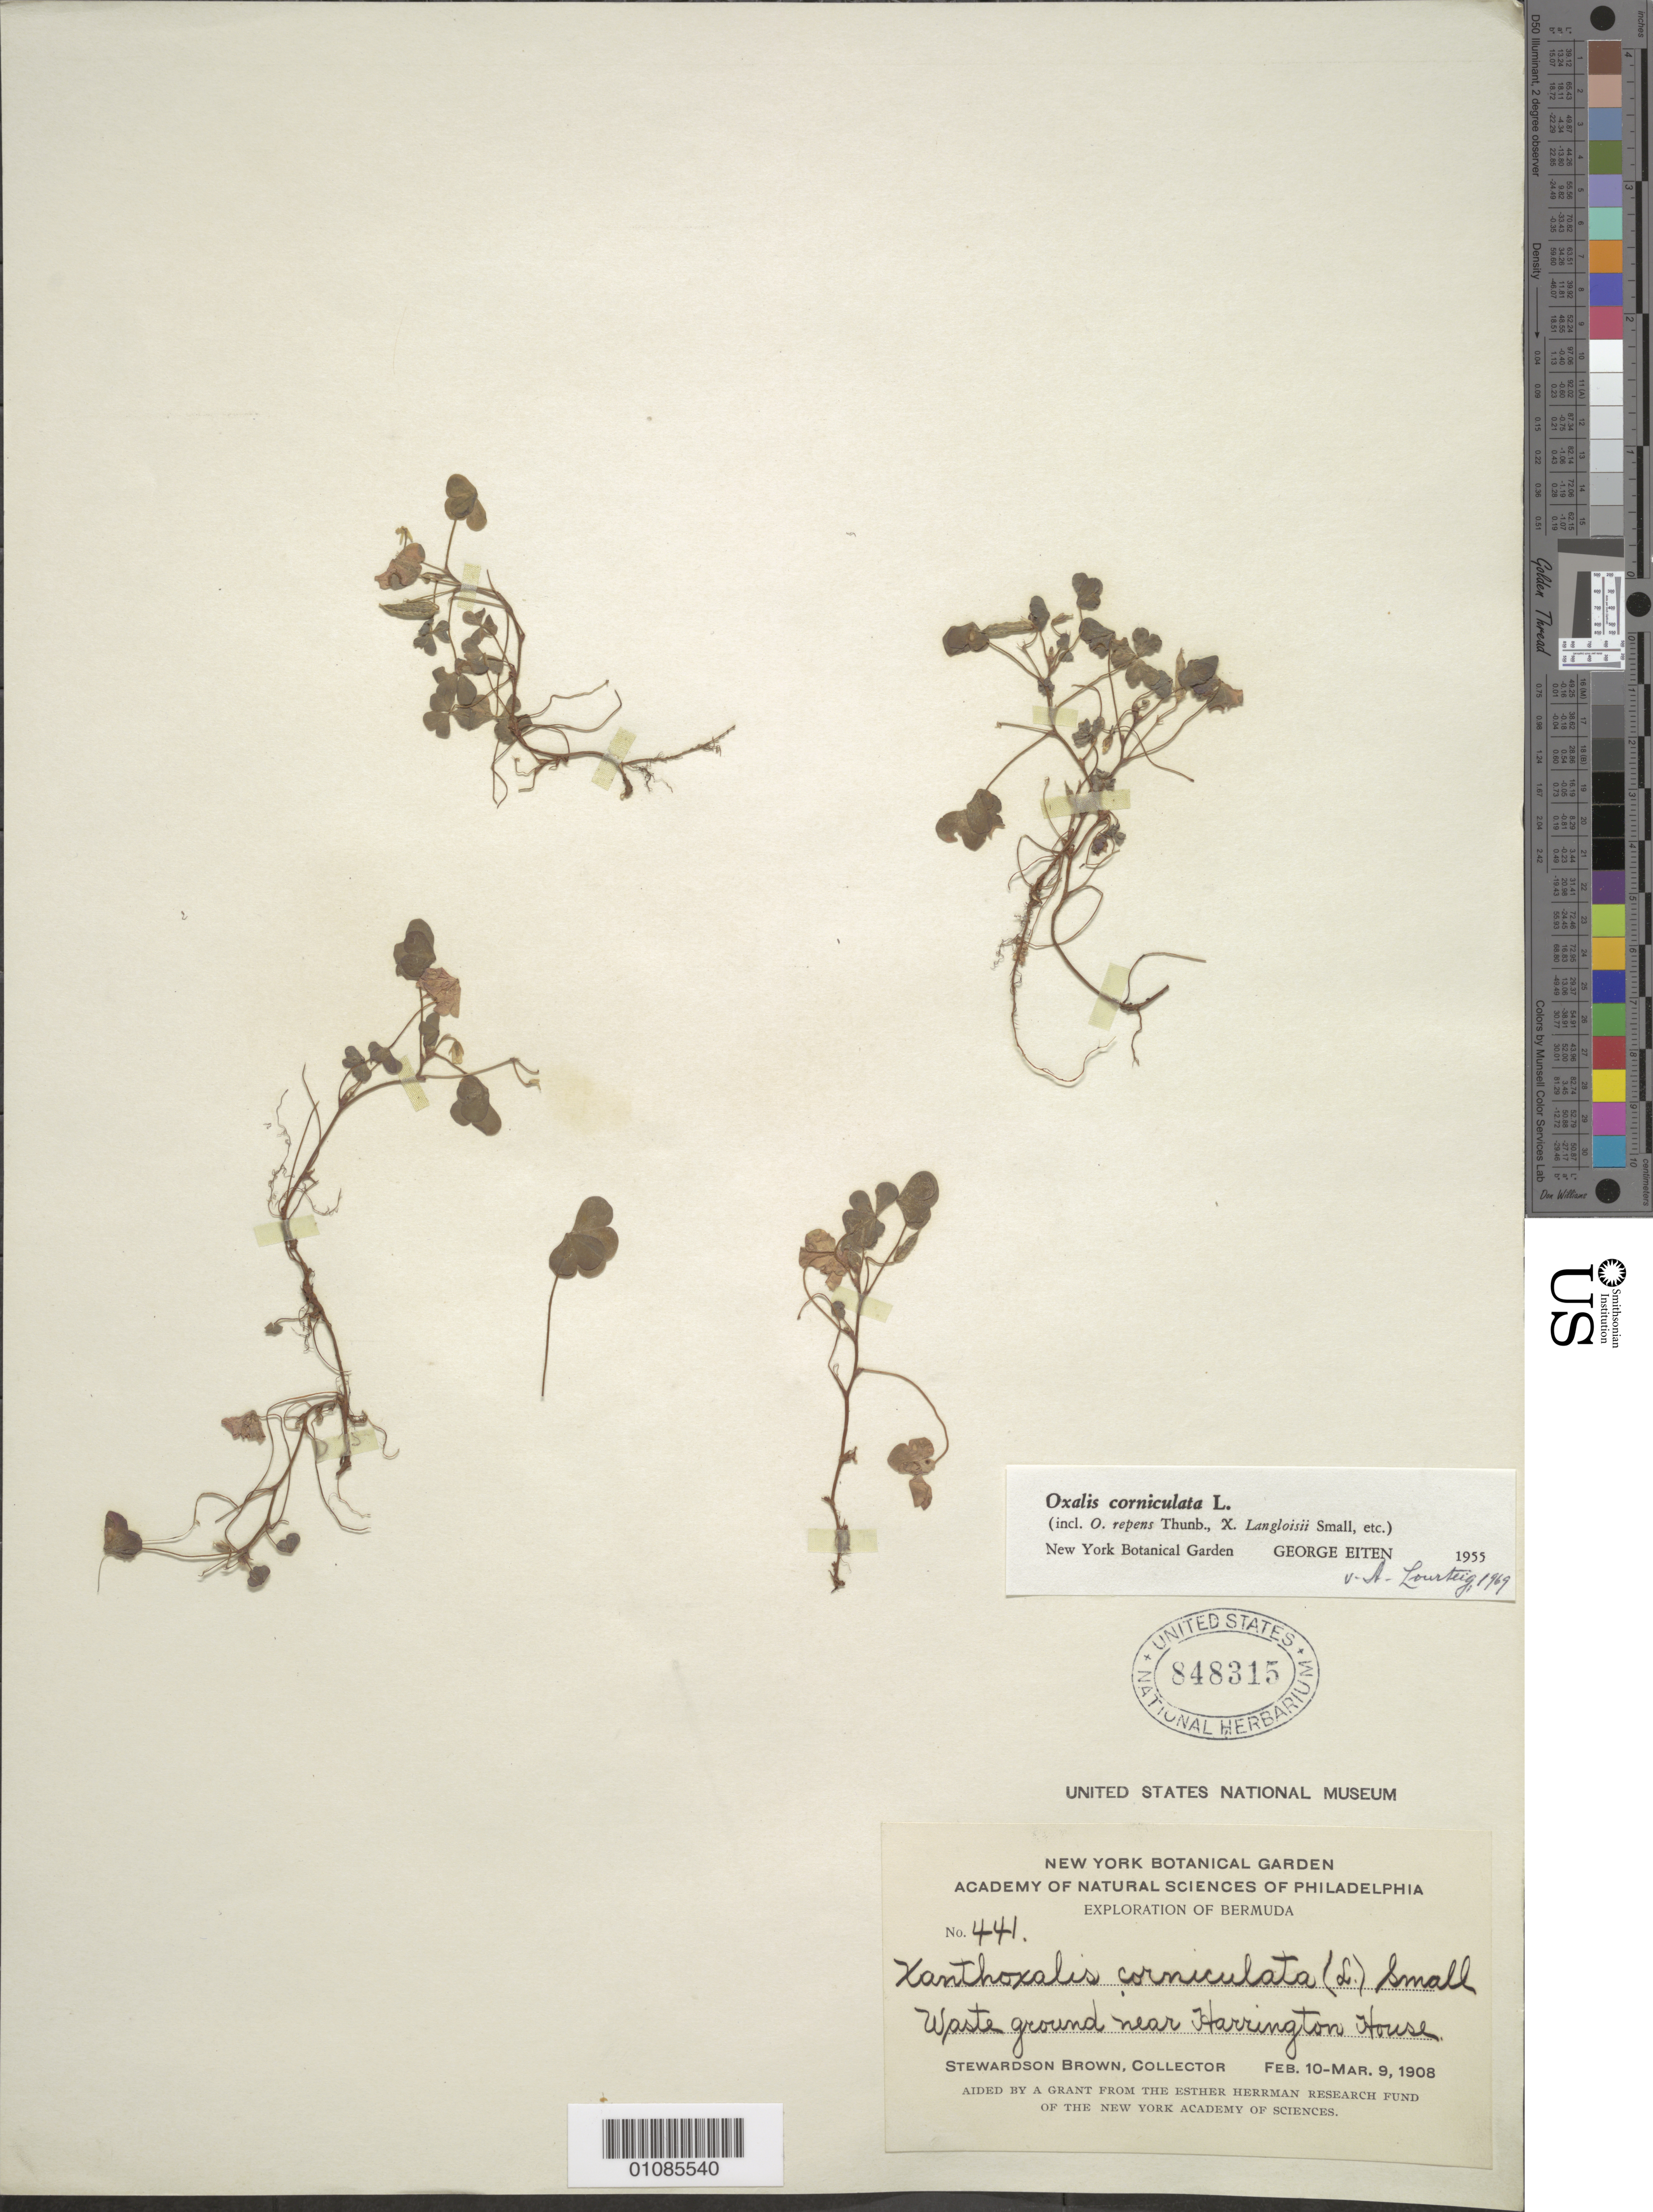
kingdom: Plantae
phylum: Tracheophyta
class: Magnoliopsida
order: Oxalidales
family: Oxalidaceae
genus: Oxalis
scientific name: Oxalis corniculata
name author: L.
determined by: Lourteig, A.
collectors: S. Brown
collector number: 441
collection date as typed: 10 Feb 1908 to 09 Mar 1908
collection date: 1908-02-10/1908-03-09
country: Bermuda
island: Bermuda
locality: waste ground near Huntington House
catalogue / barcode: US 848315